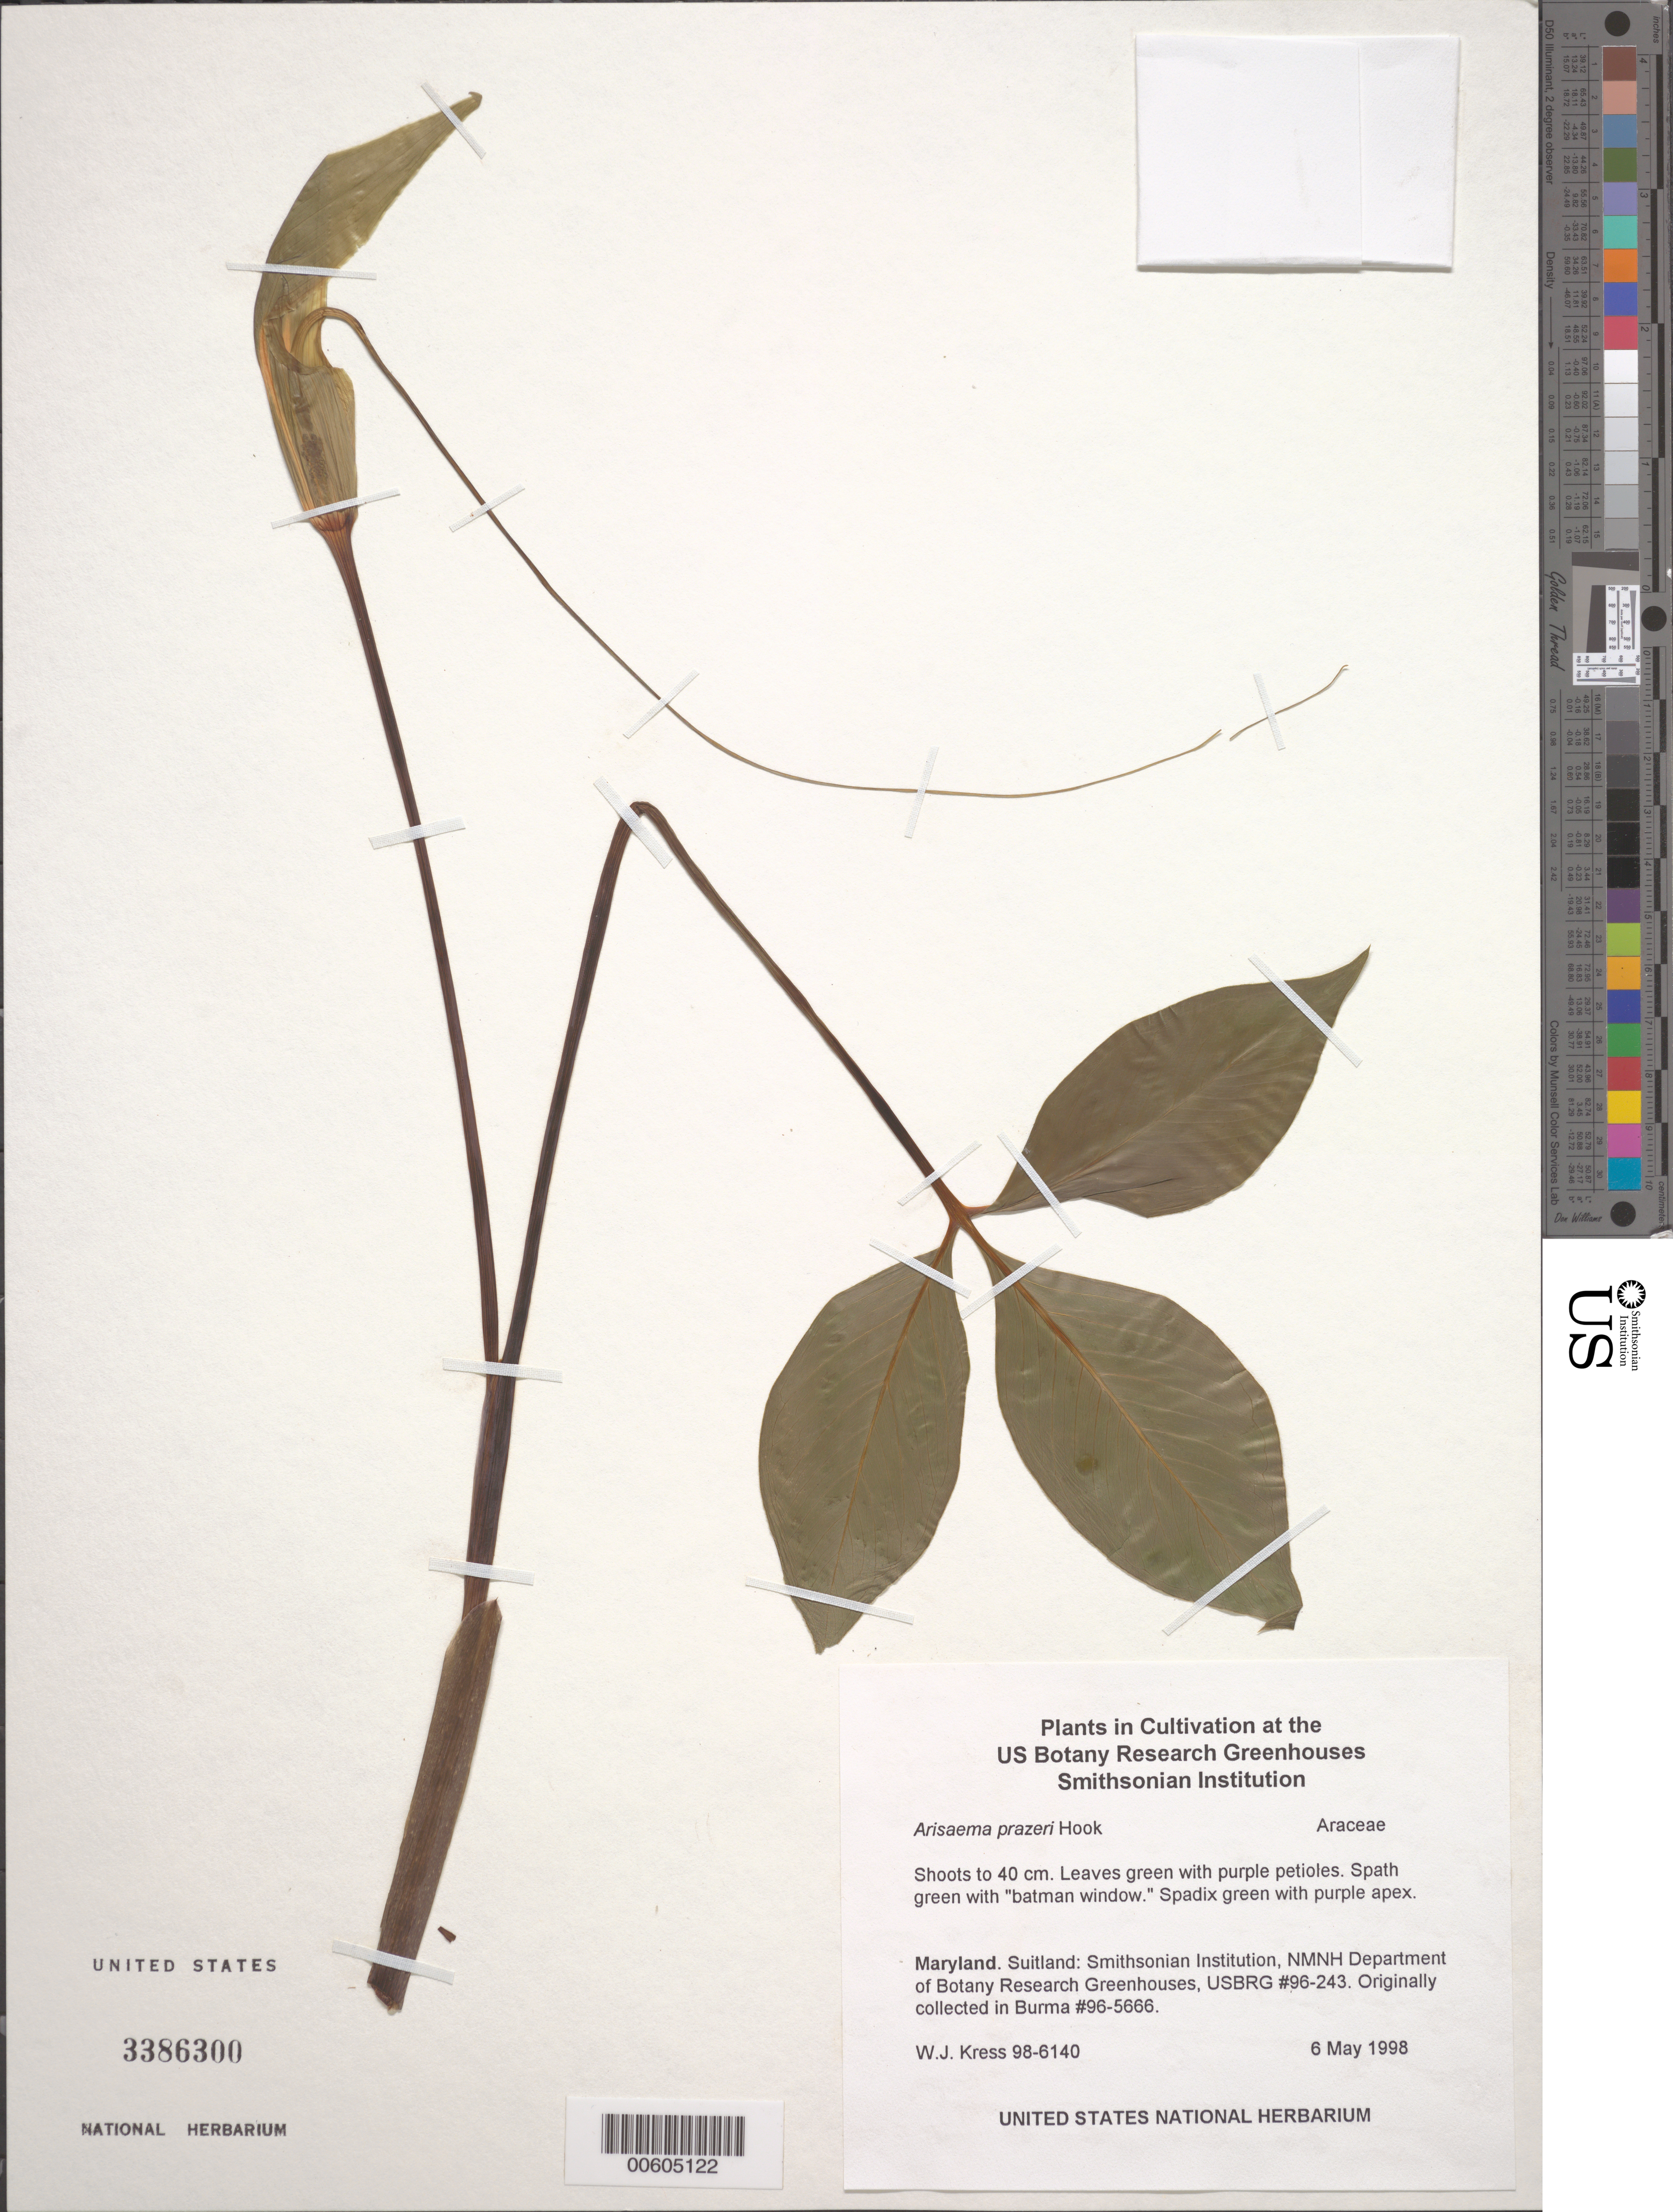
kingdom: Plantae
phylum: Tracheophyta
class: Liliopsida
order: Alismatales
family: Araceae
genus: Arisaema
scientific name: Arisaema prazeri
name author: Hook.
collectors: W. J. Kress & M. Bordelon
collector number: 98-6140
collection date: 1998-05-06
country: United States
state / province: Maryland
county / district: Prince George's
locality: NMNH Botany Research Greenhouses. Suitland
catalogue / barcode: US 3386300